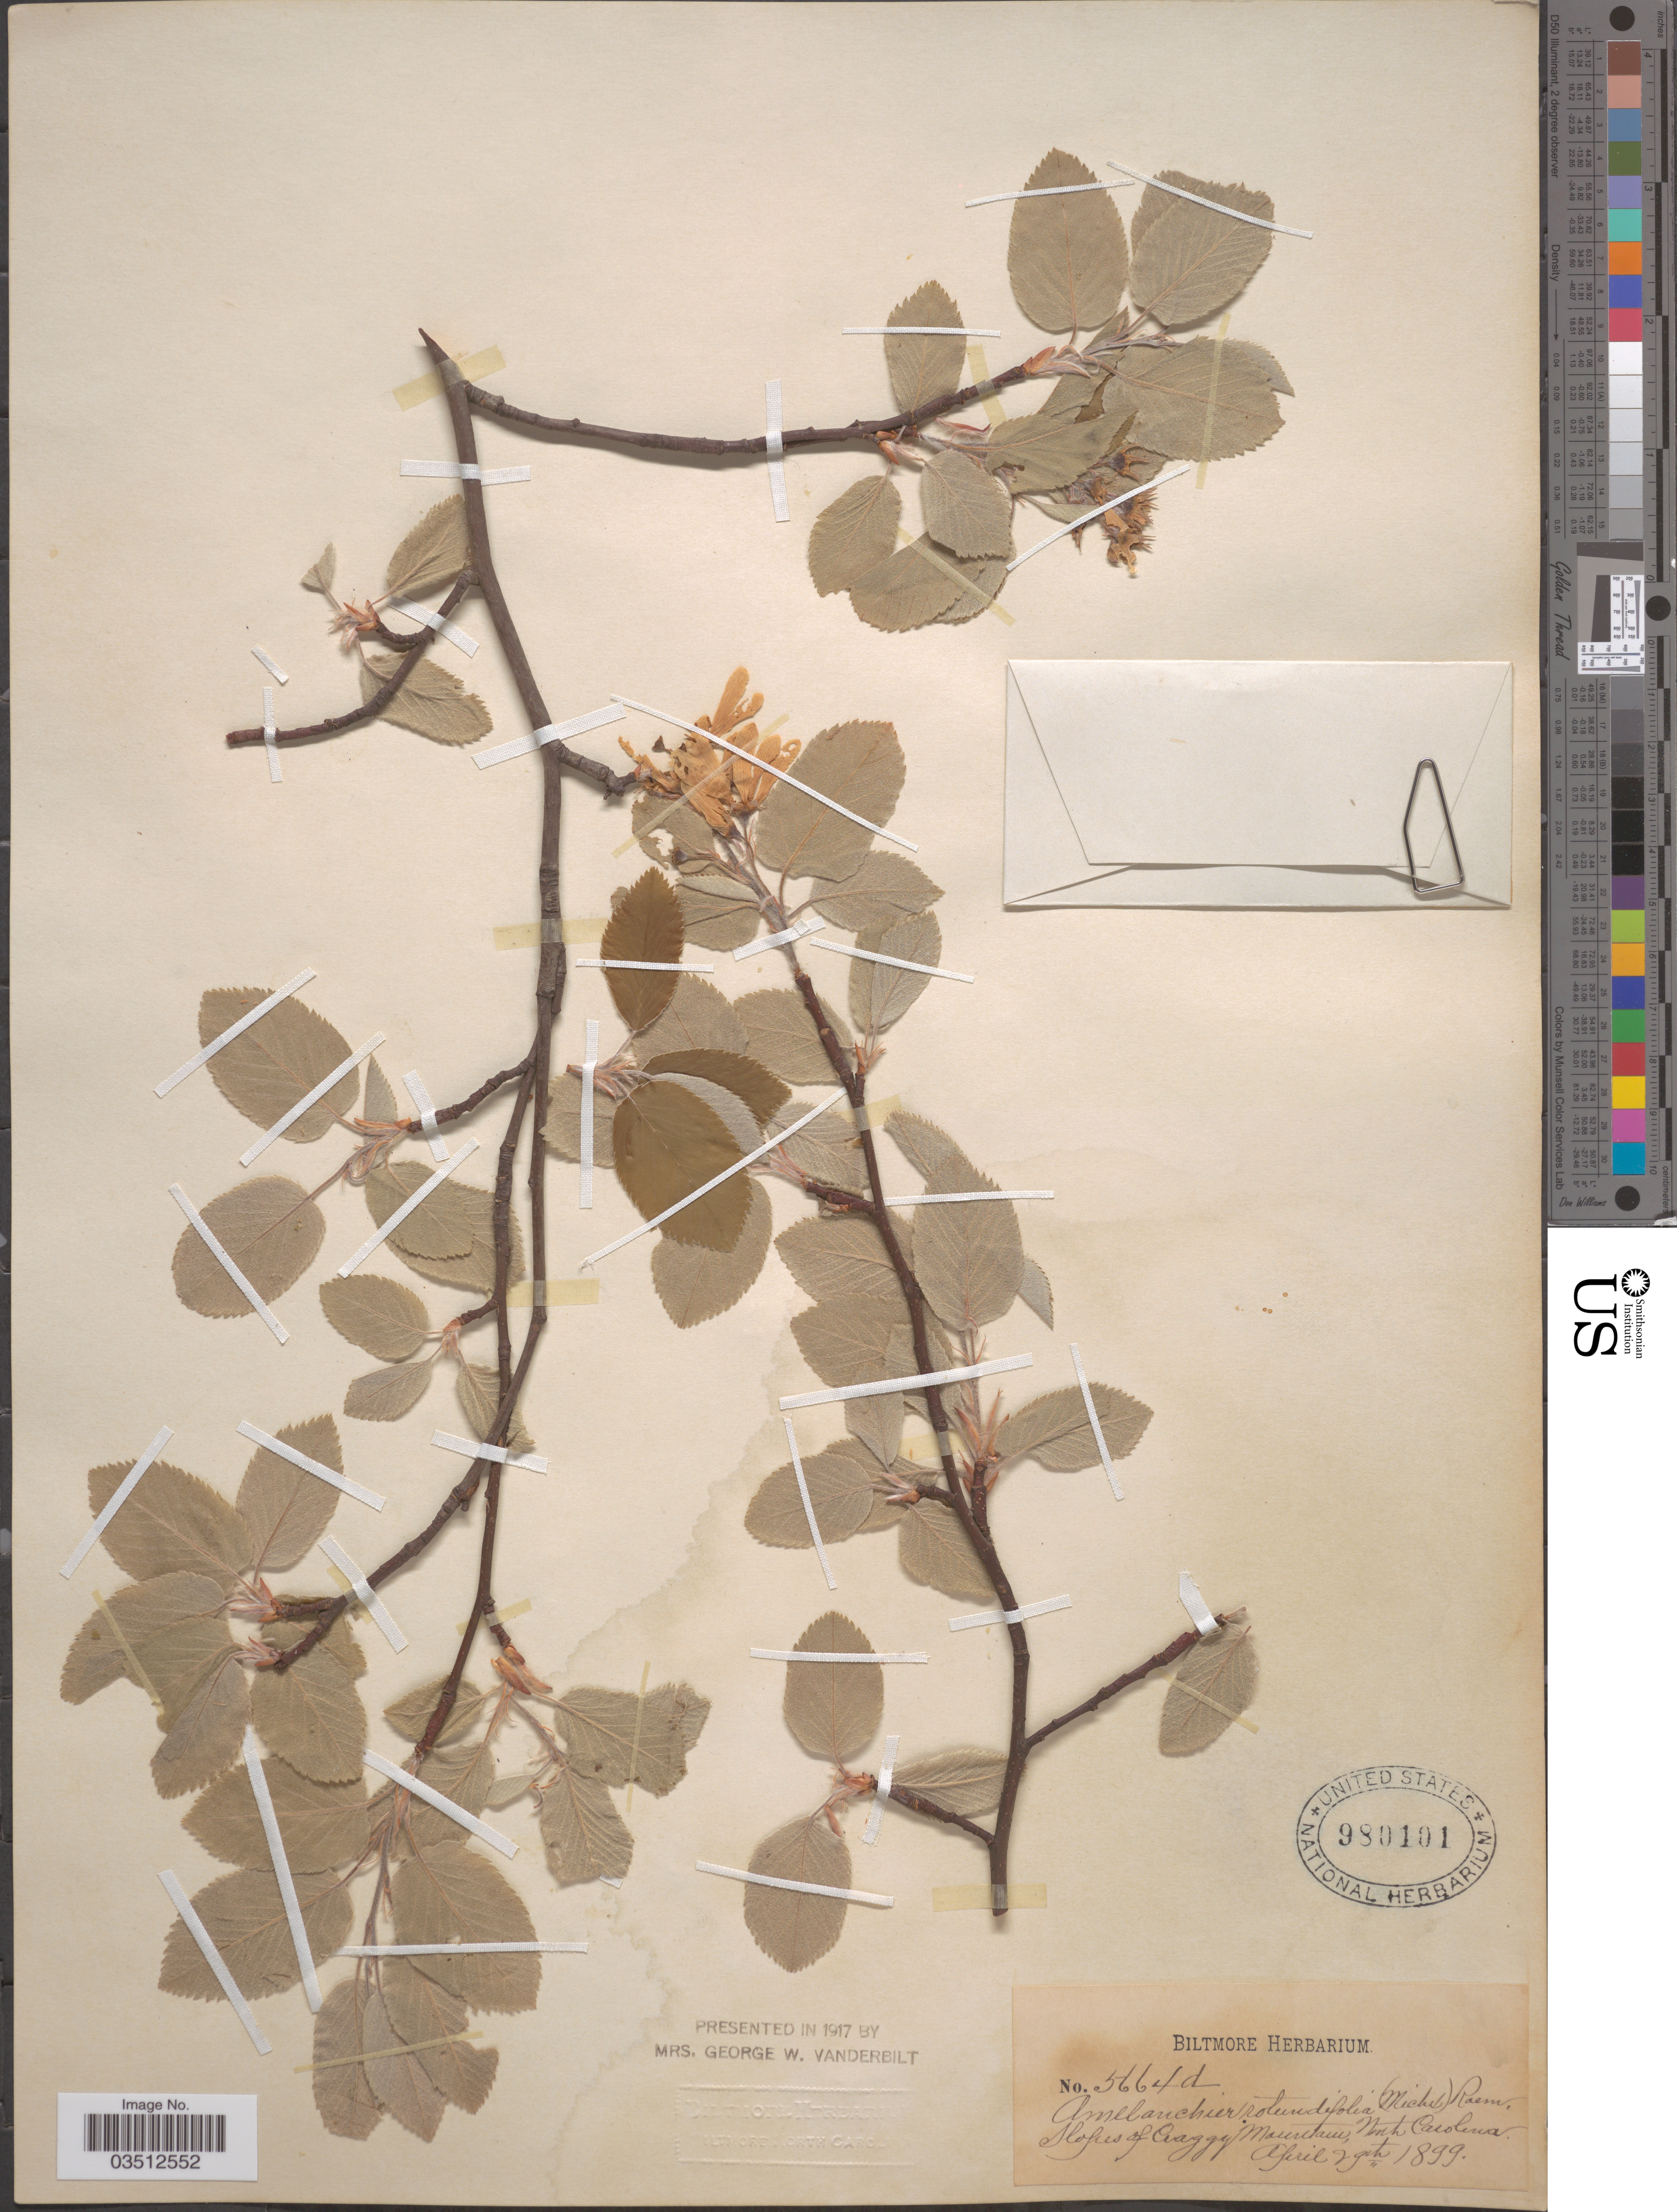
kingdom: Plantae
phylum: Tracheophyta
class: Magnoliopsida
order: Rosales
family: Rosaceae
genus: Amelanchier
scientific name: Amelanchier rotundifolia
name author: Dum. Cours.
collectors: ex herb. Biltmore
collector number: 5664a*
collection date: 1899-04-29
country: United States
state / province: North Carolina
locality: Slopes of Craggy Mountain.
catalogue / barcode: US 980101